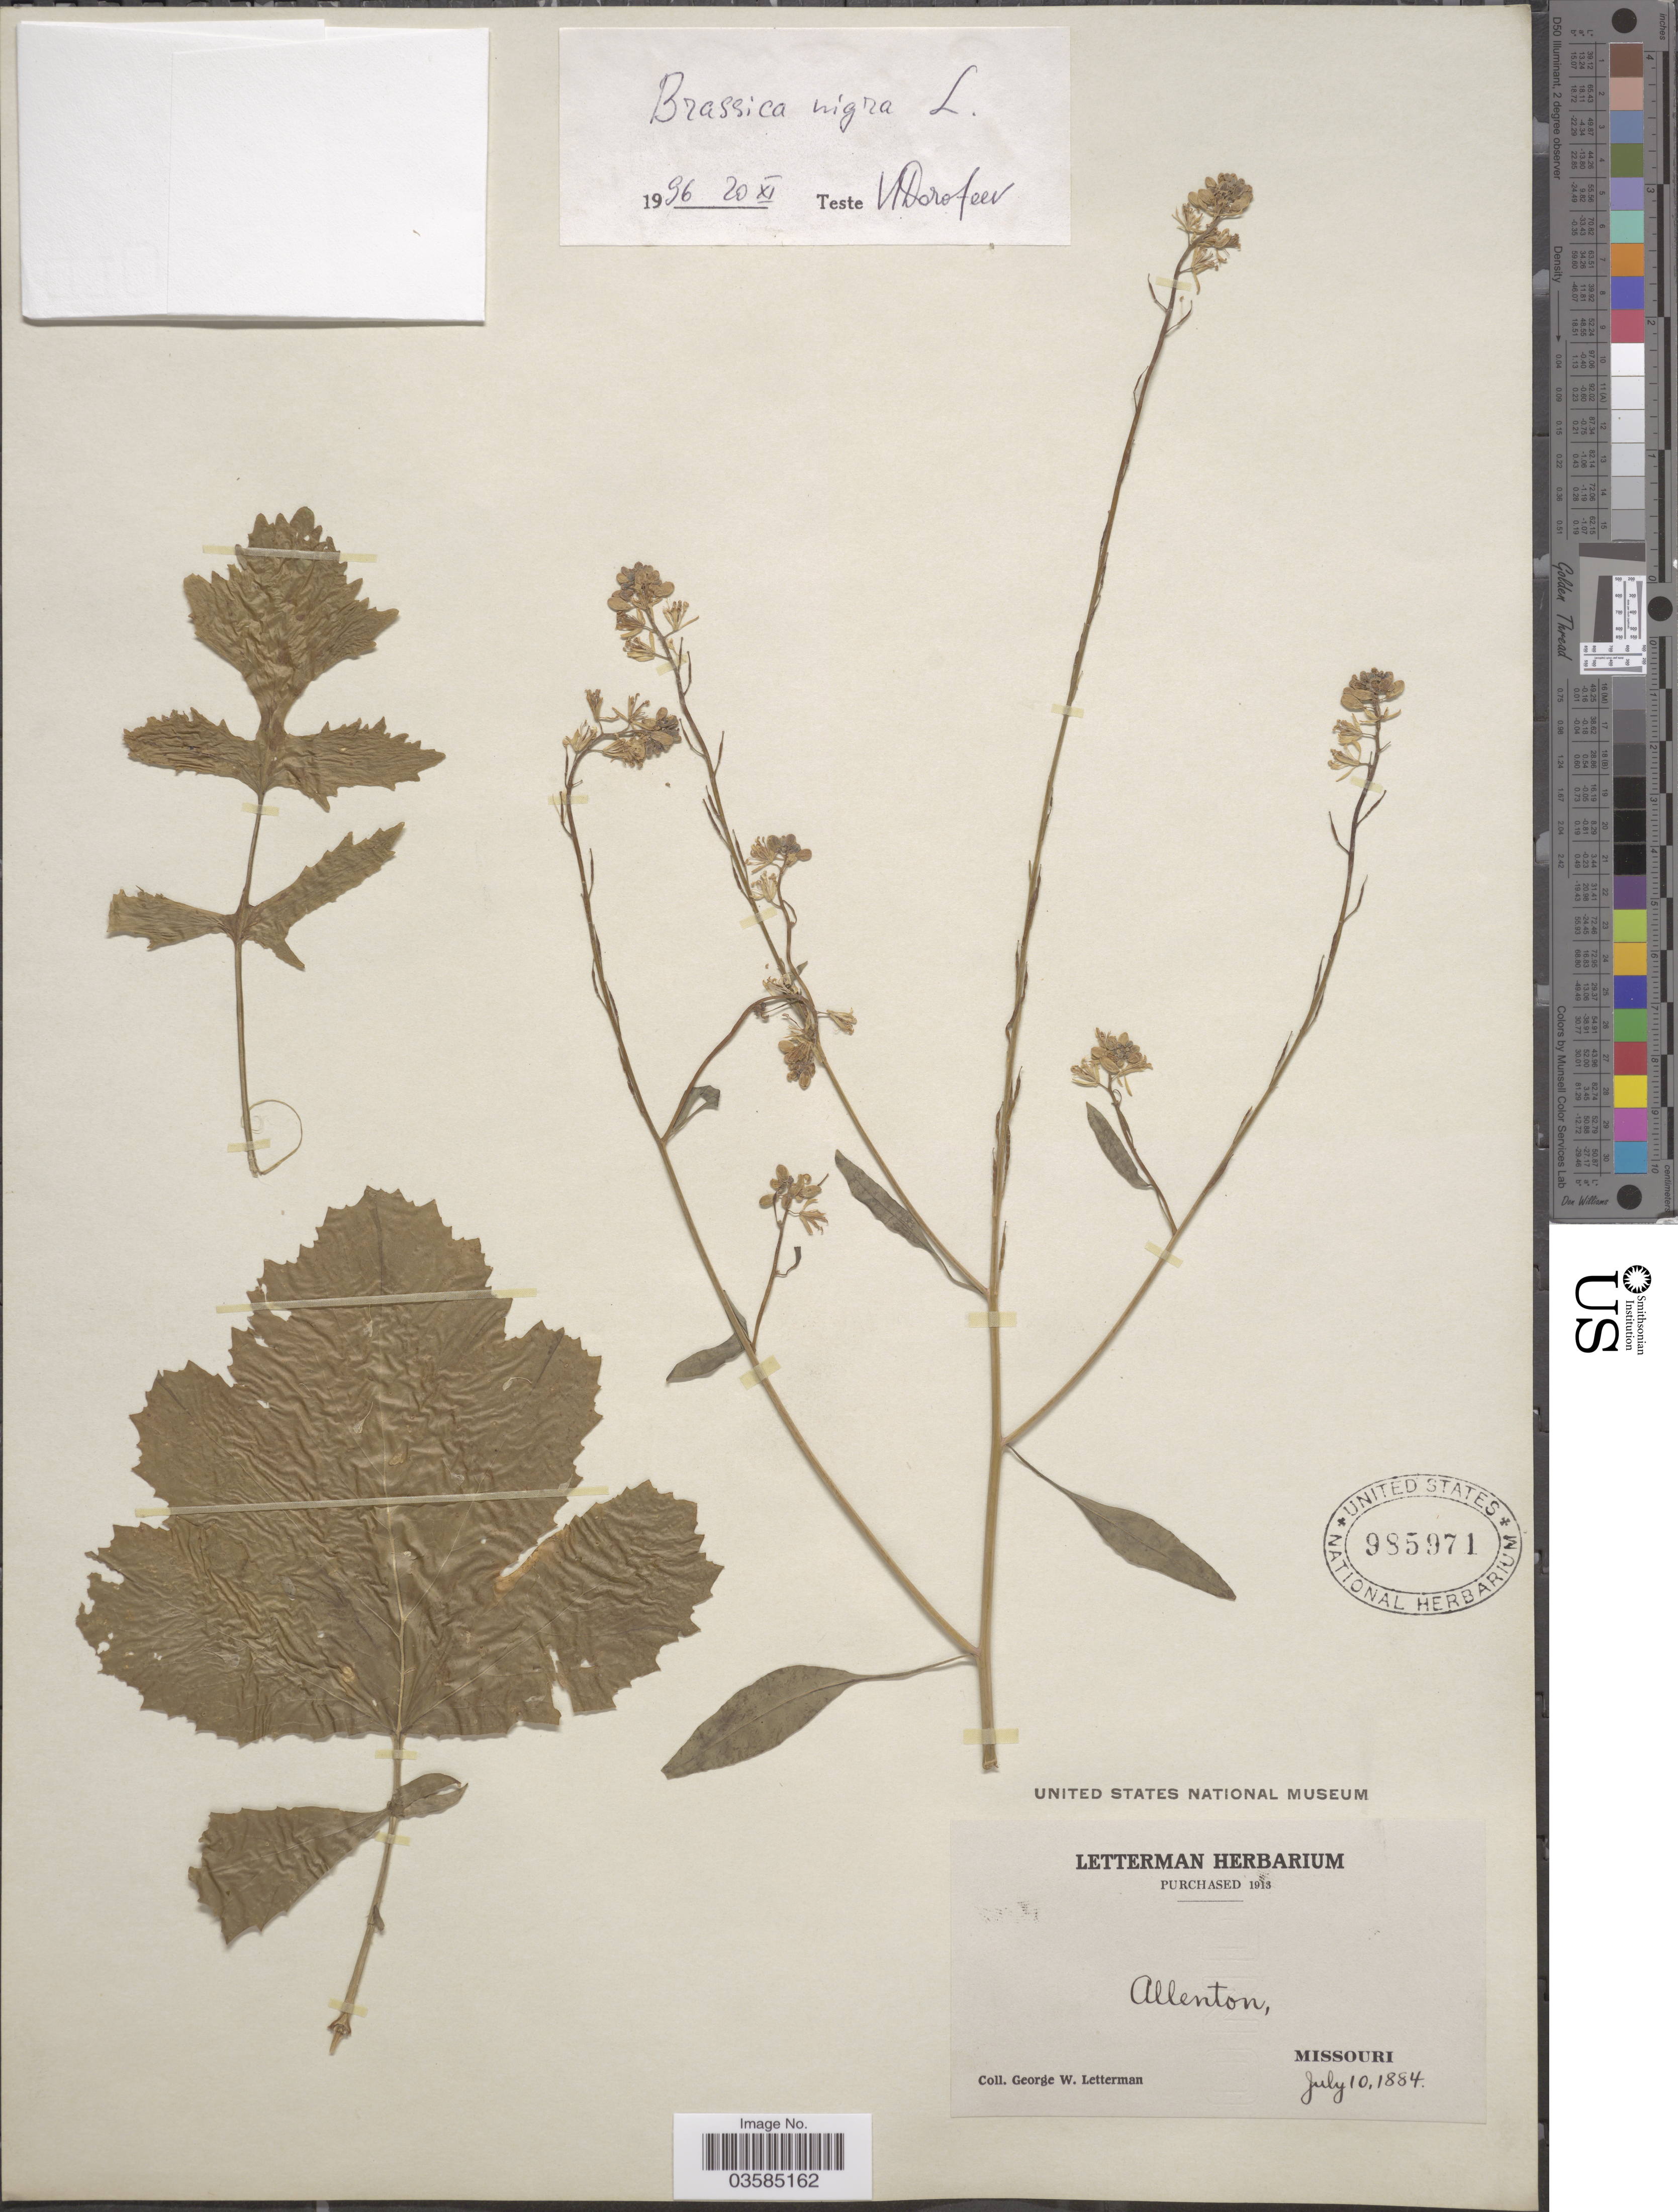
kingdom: Plantae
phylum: Tracheophyta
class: Magnoliopsida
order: Brassicales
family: Brassicaceae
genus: Brassica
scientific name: Brassica nigra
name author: (L.) W.D.J. Koch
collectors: G. W. Letterman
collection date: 1884-07-10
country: United States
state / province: Missouri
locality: Allenton.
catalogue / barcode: US 985971